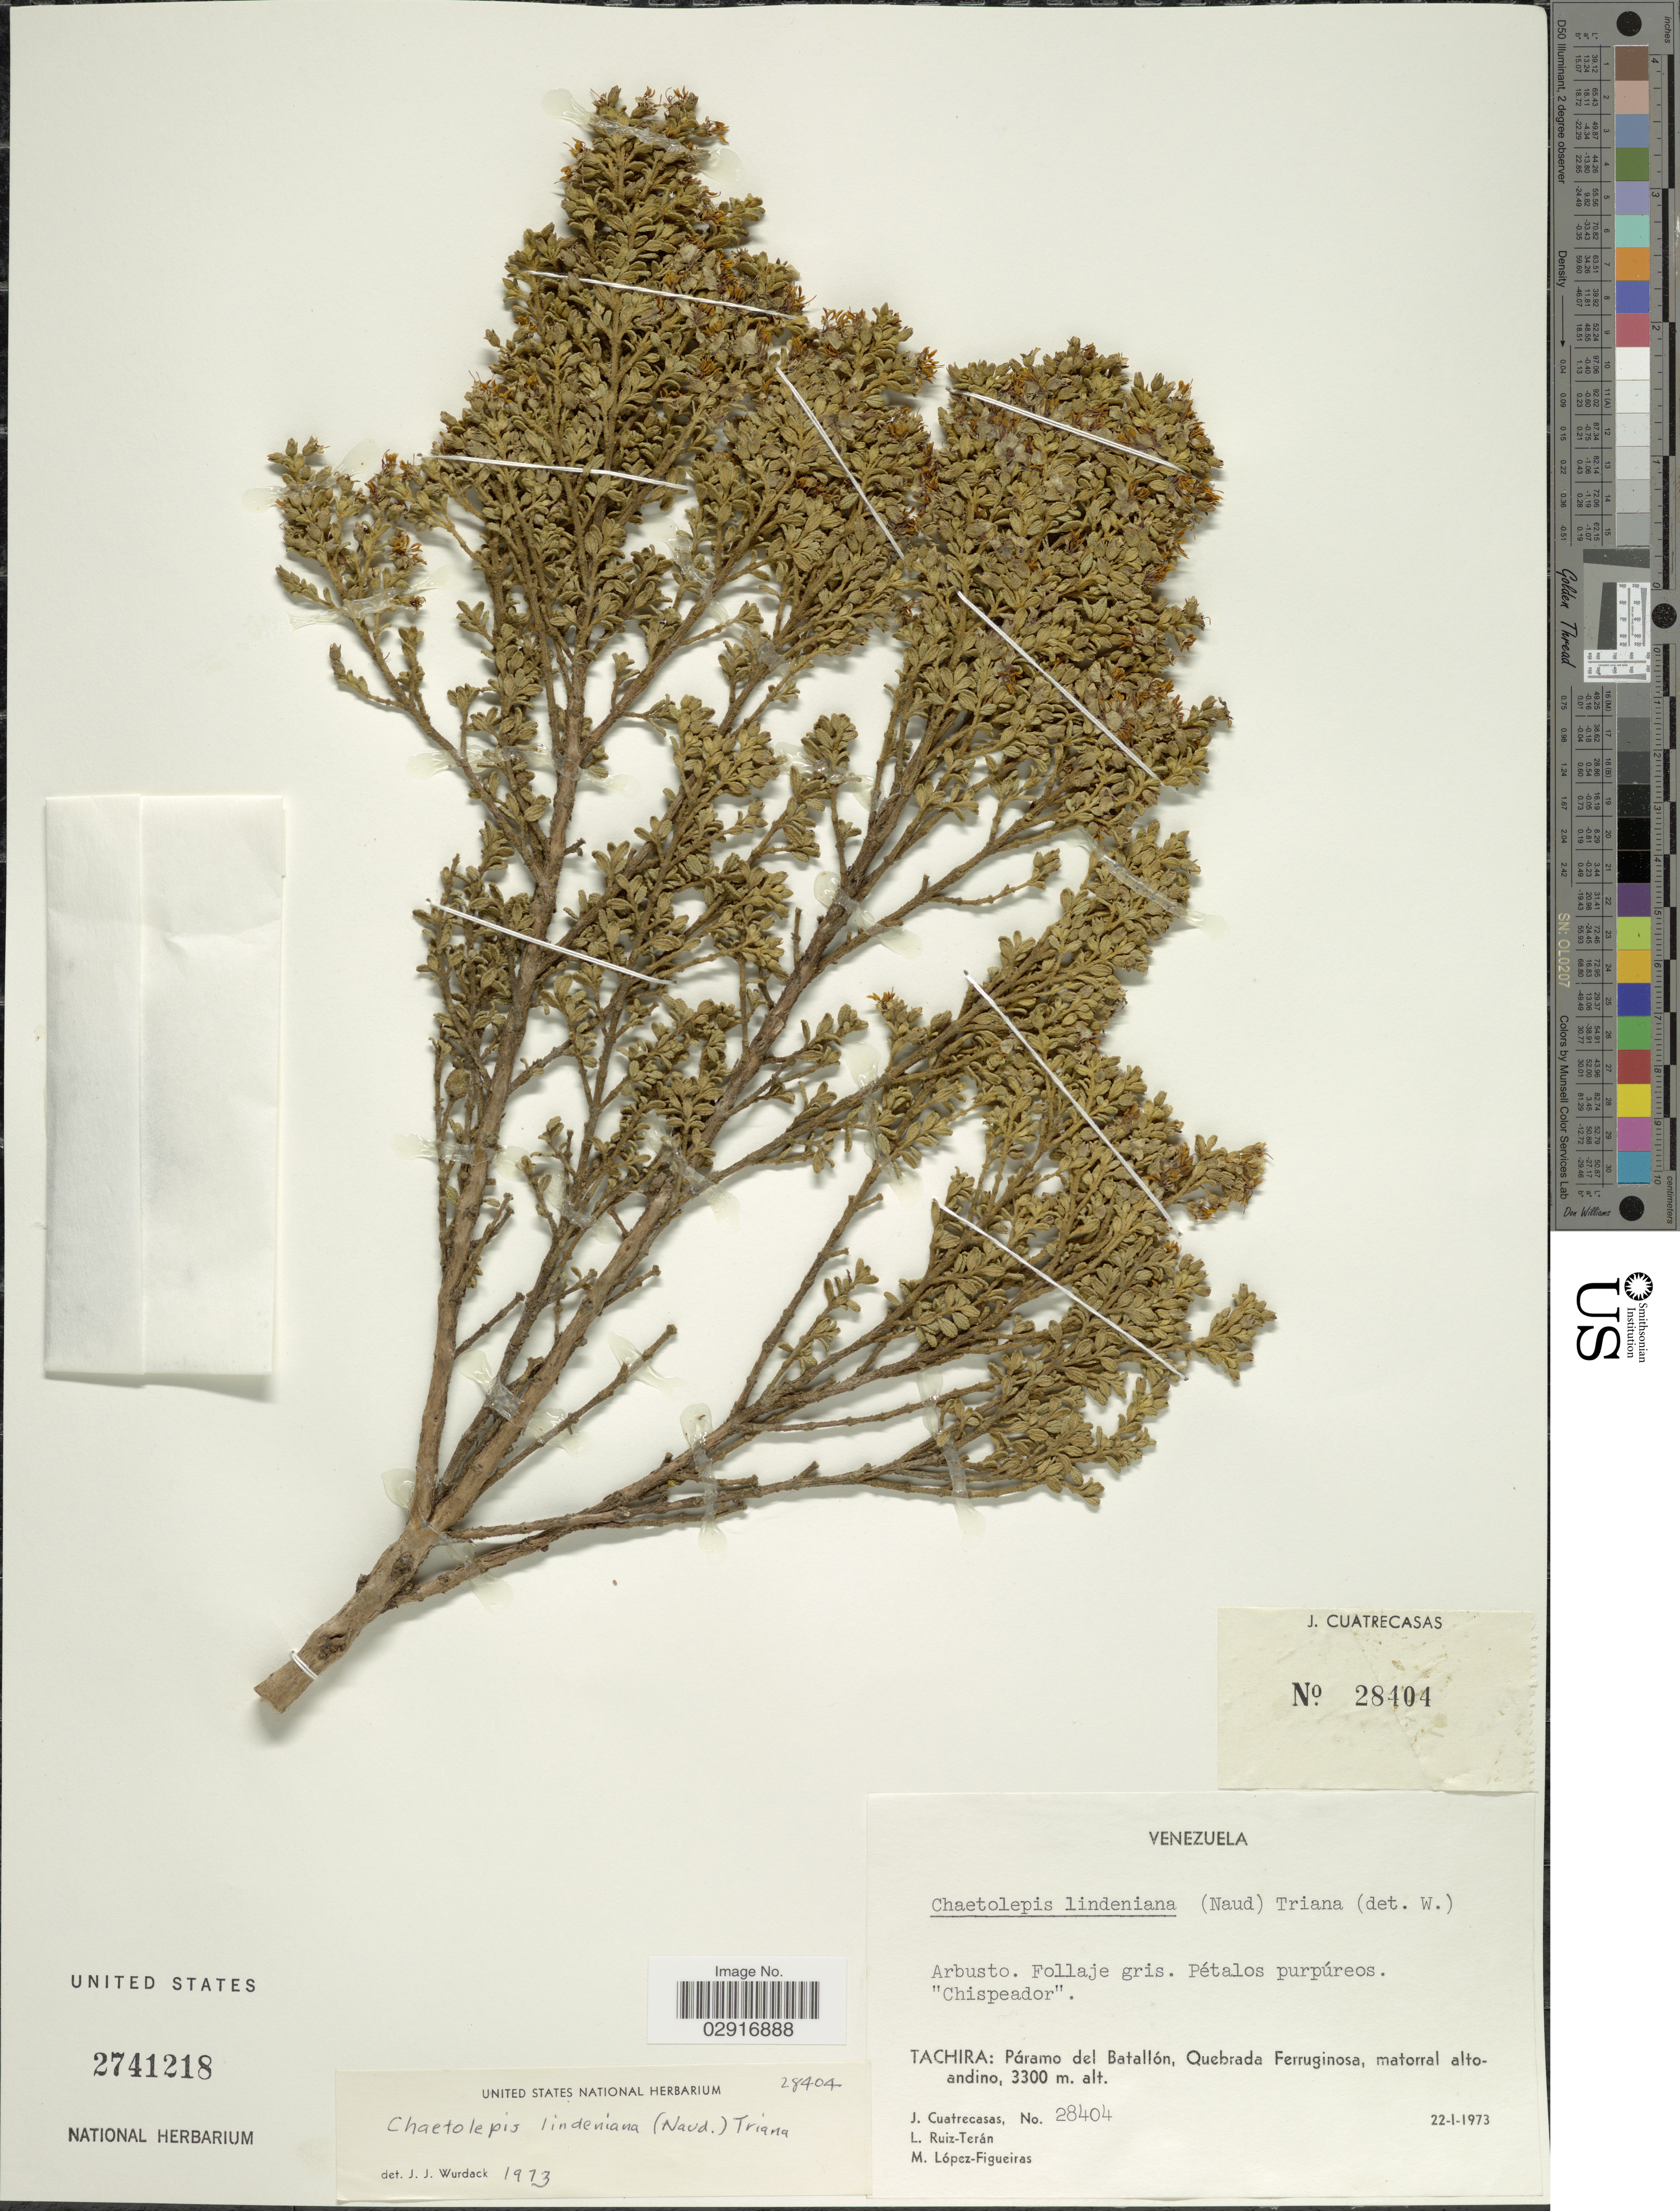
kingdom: Plantae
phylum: Tracheophyta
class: Magnoliopsida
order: Myrtales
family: Melastomataceae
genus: Chaetolepis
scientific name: Chaetolepis lindeniana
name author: (Naudin) Triana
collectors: J. Cuatrecasas, L. E. Ruíz-Terán & M. López Figueiras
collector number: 28404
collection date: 1973-01-22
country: Venezuela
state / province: Tachira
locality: Páramo del Batallón, Quebrada Ferruginosa.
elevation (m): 3300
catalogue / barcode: US 2741218